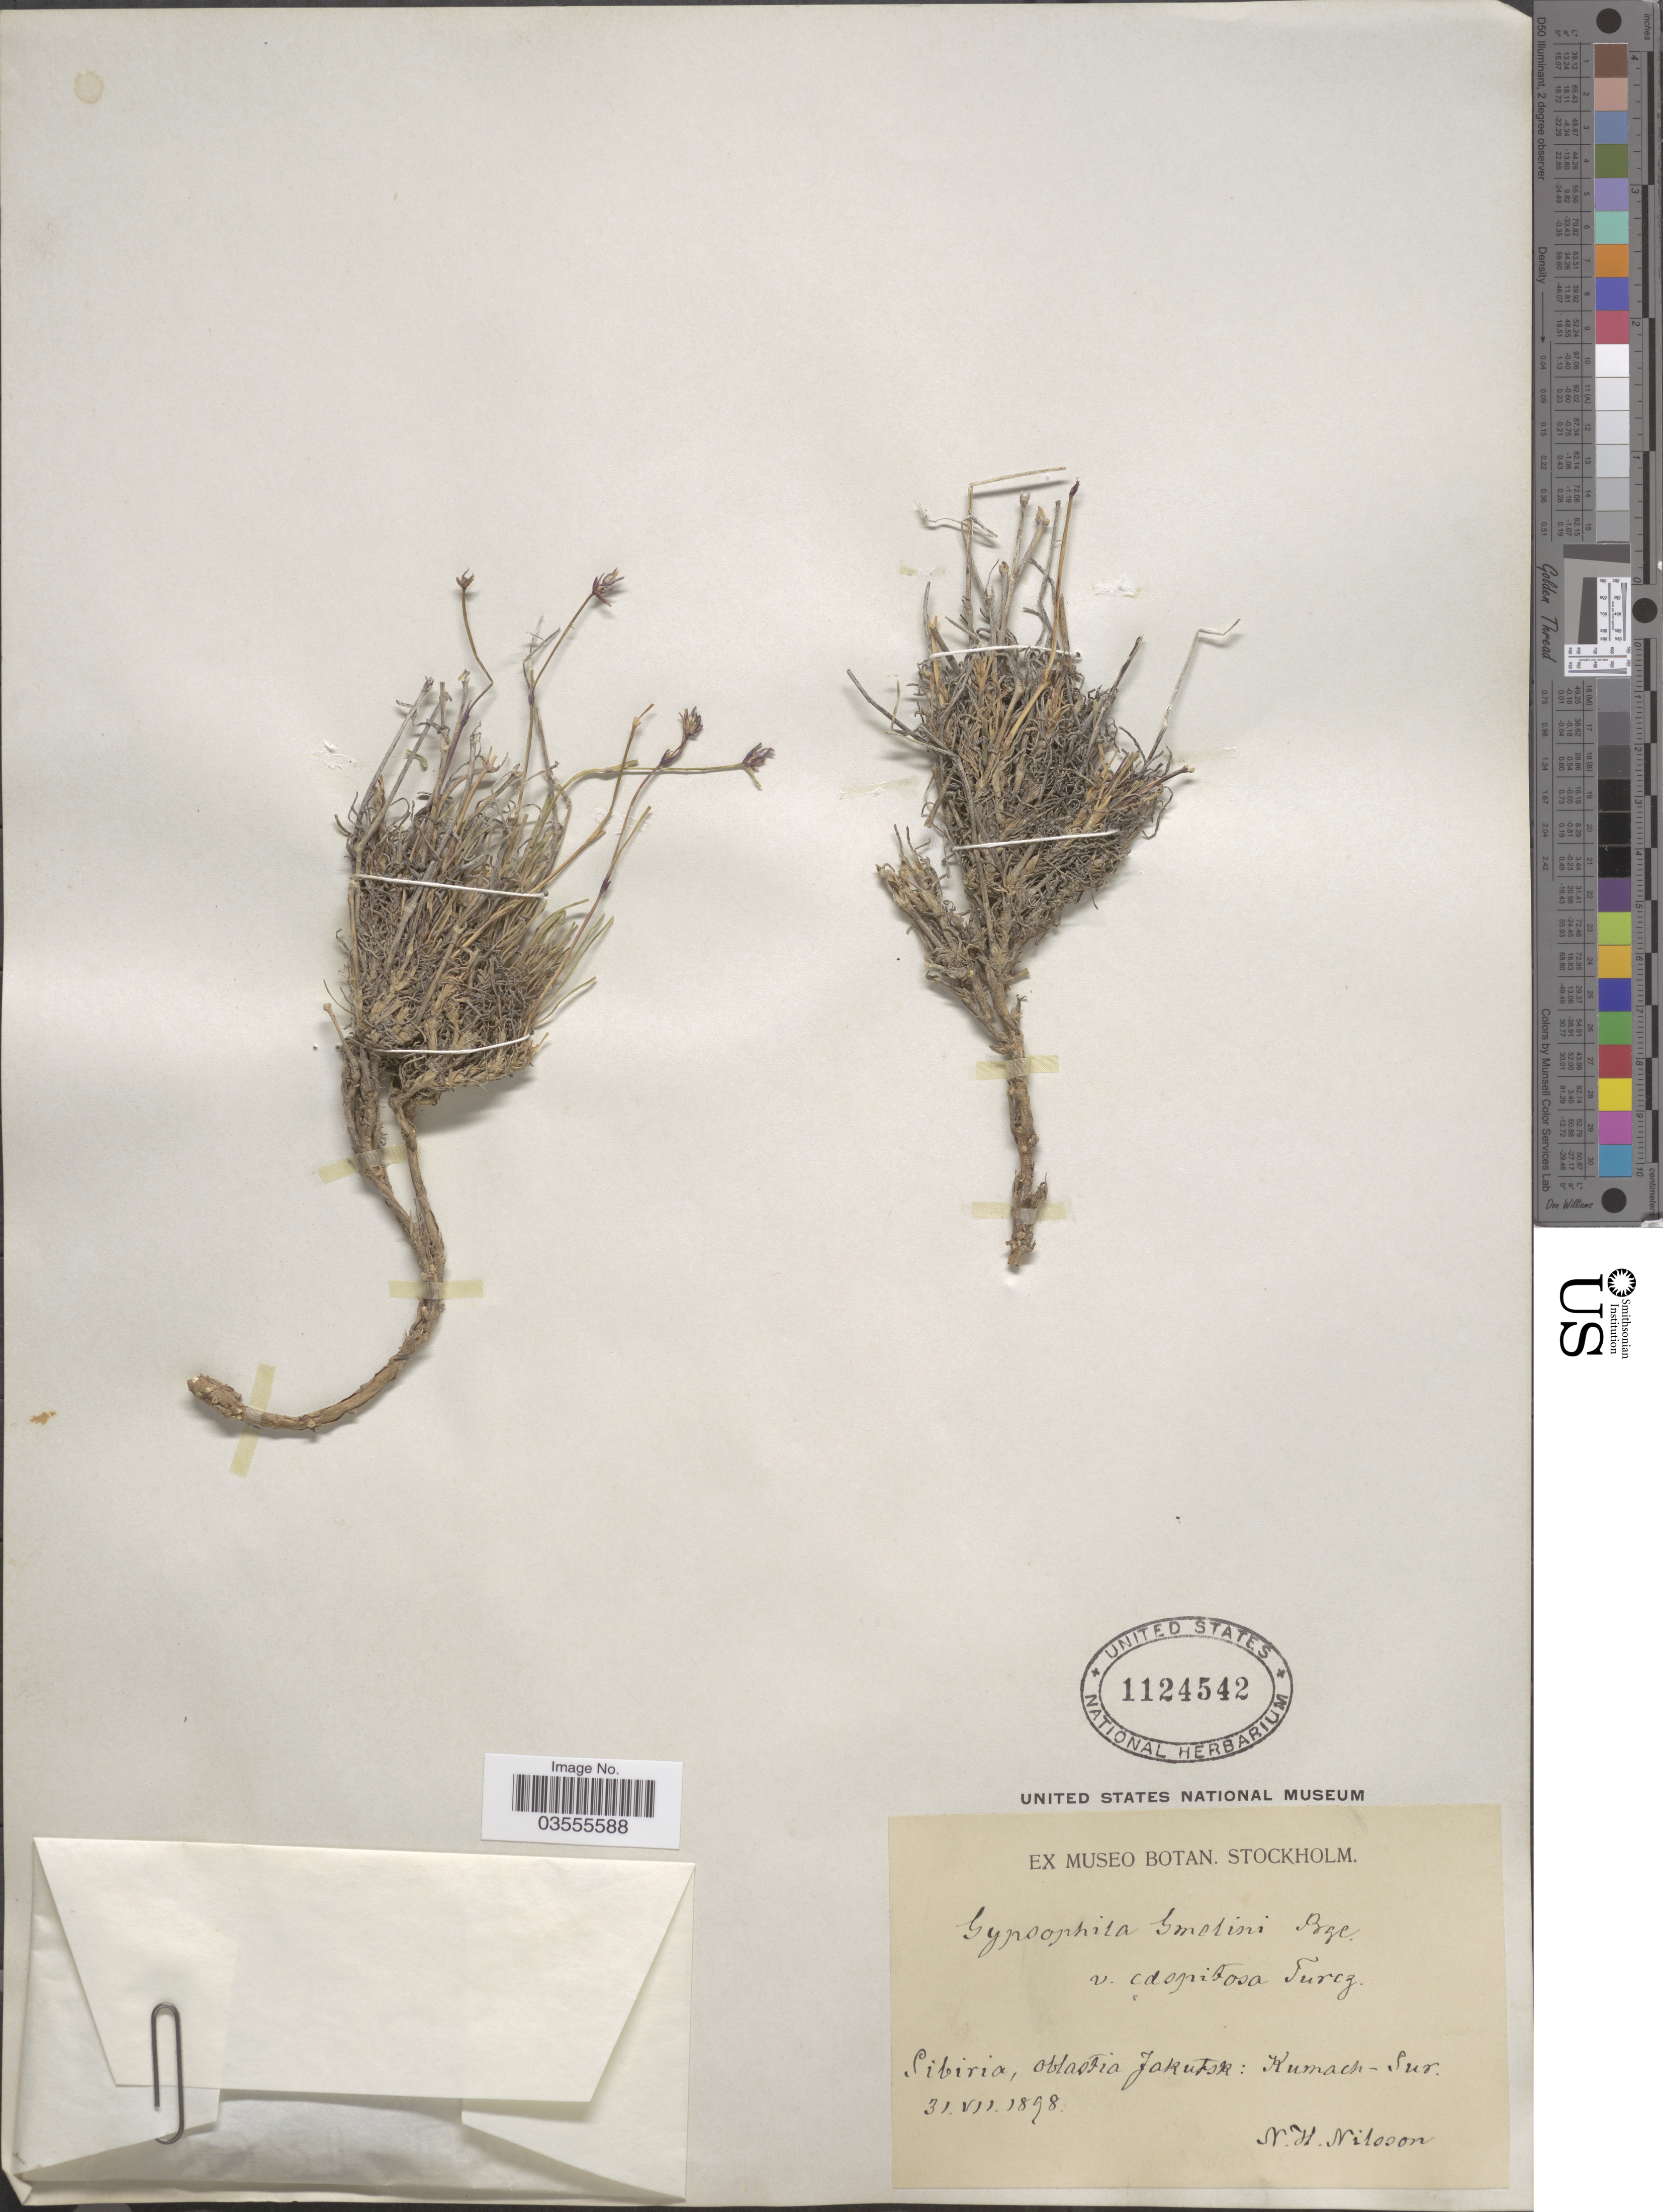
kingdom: Plantae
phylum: Tracheophyta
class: Magnoliopsida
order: Caryophyllales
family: Caryophyllaceae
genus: Gypsophila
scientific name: Gypsophila patrinii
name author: Ser.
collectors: N. H. Nilsson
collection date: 1898-07-31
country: Russian Federation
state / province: Sakha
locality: Sibiria, oblastia Jakutsk: Kumach - Sur.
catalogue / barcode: US 1124542